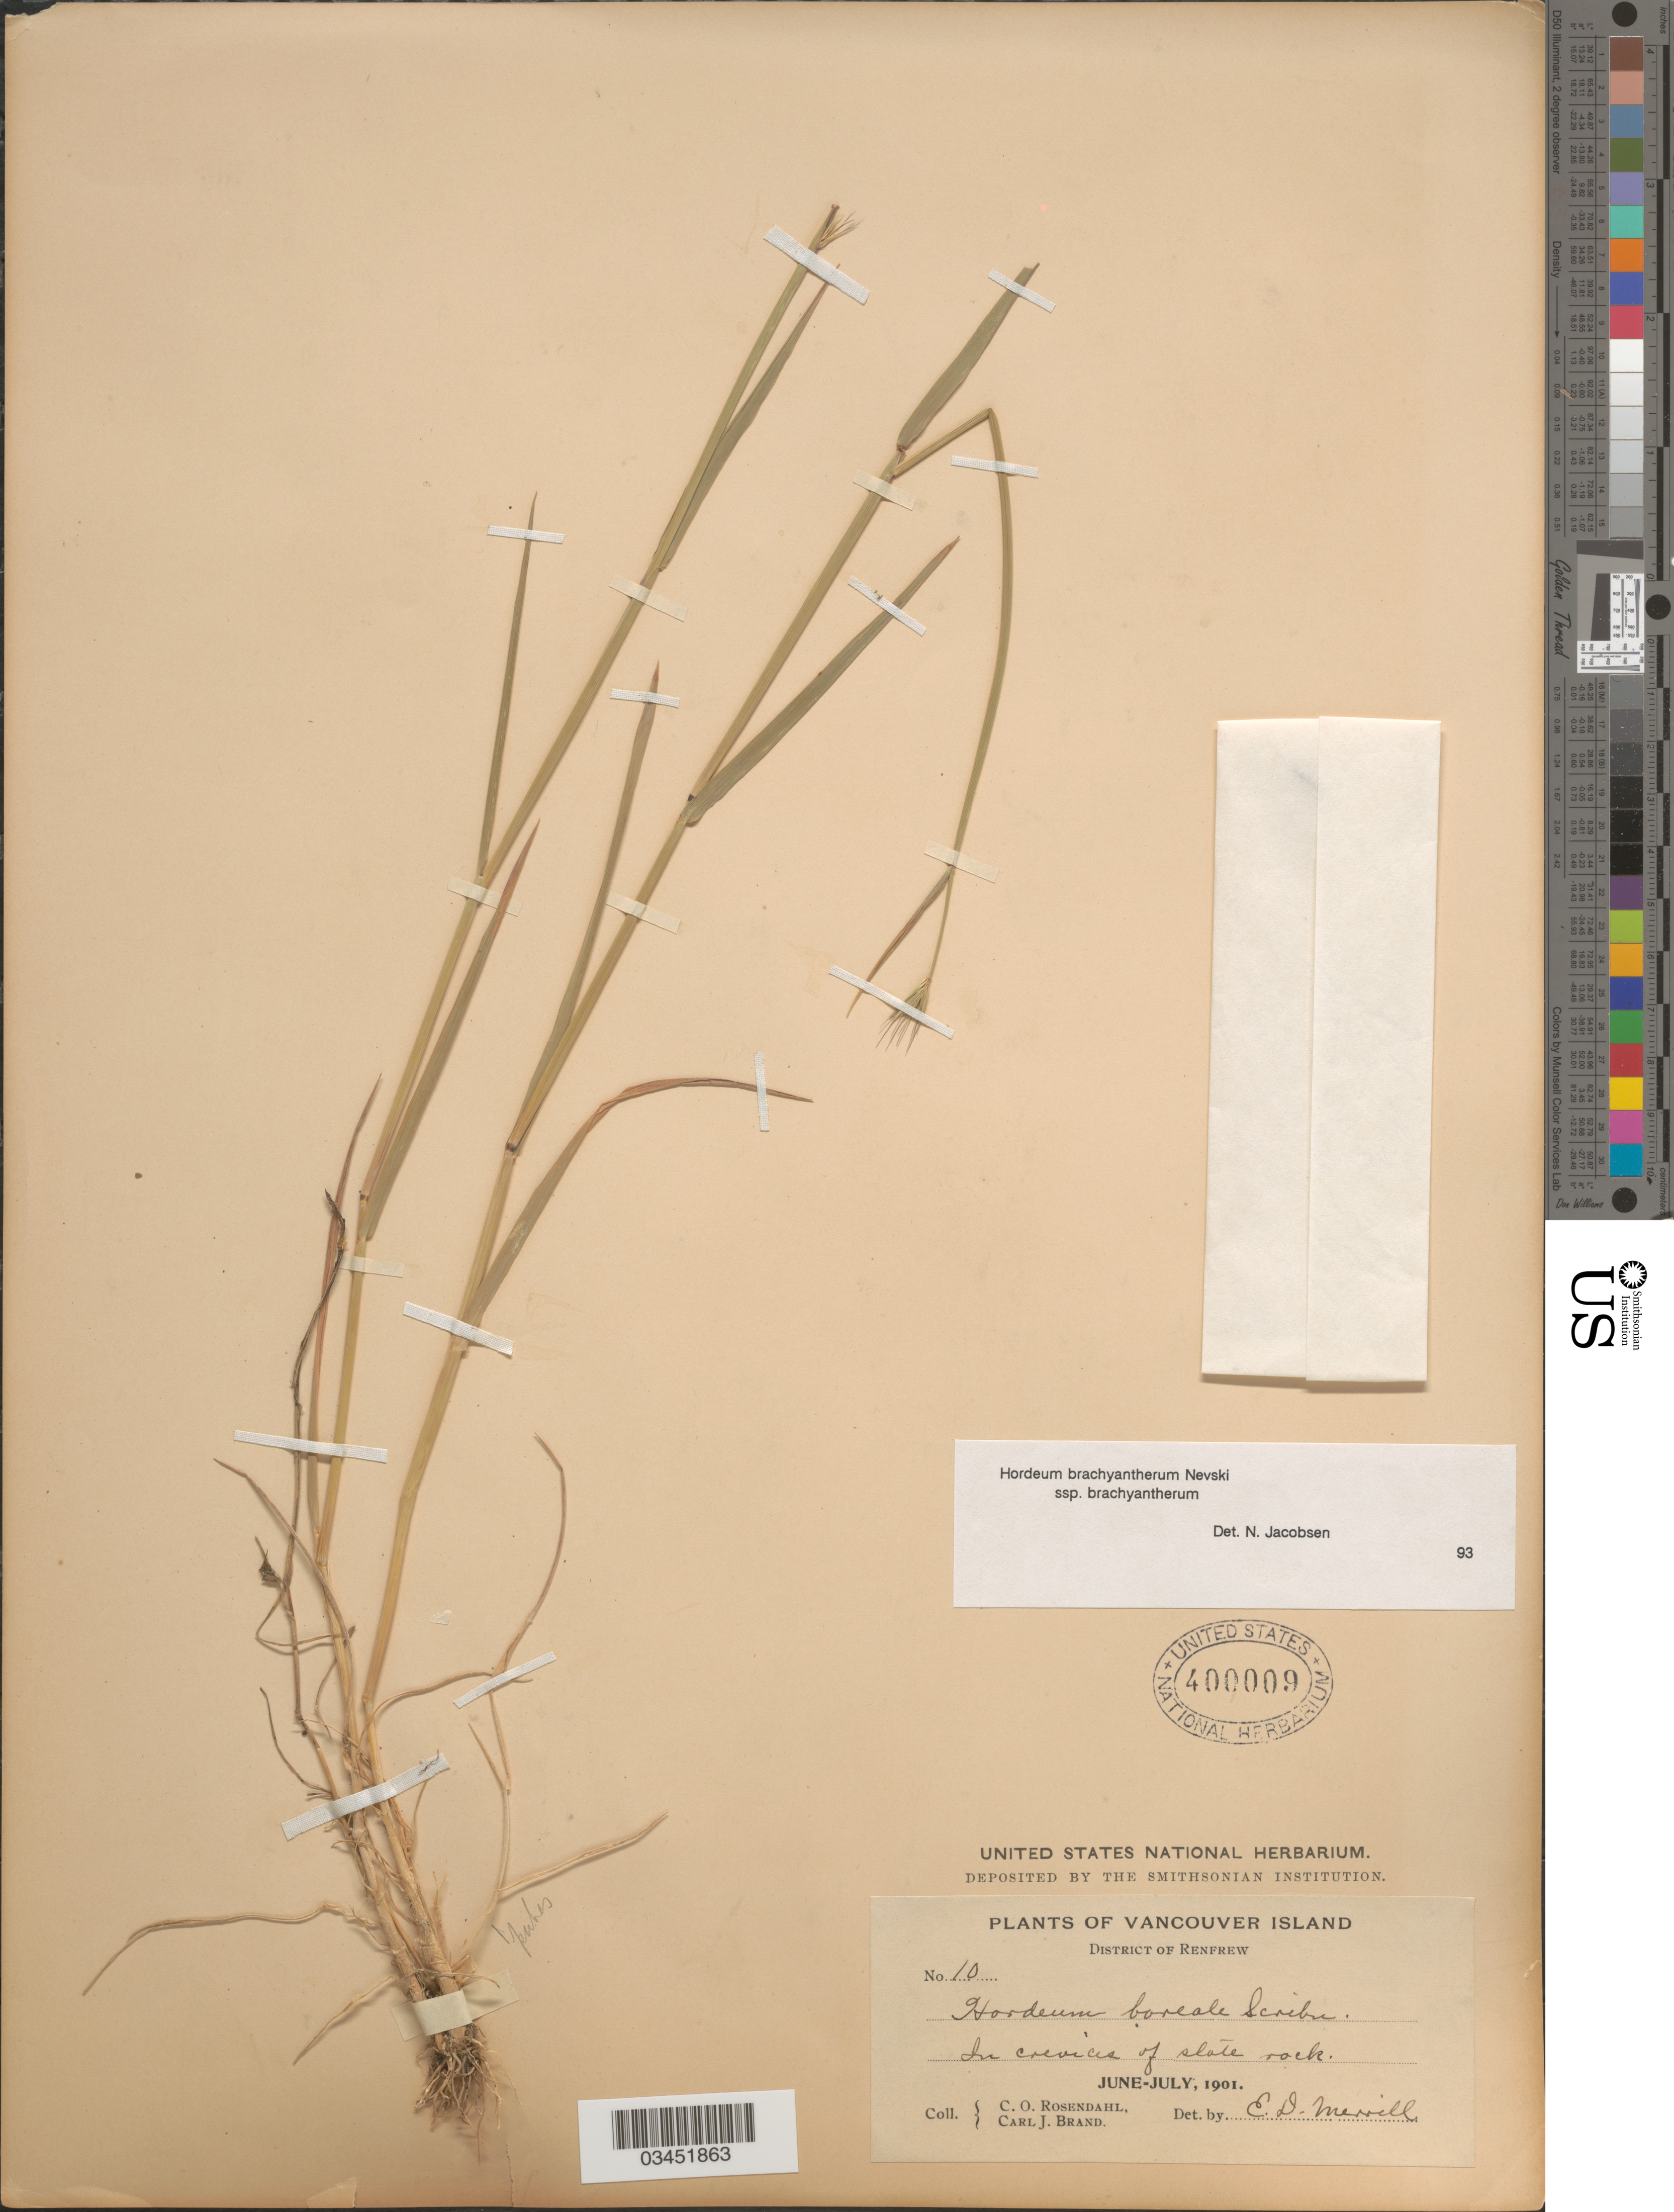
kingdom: Plantae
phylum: Tracheophyta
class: Liliopsida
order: Poales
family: Poaceae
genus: Hordeum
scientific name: Hordeum brachyantherum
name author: Nevski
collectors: C. O. Rosendahl & C. J. Brand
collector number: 10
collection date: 1901-06/1901-07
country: Canada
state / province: British Columbia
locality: Vancouver Island. District of Renfrew.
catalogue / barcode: US 400009